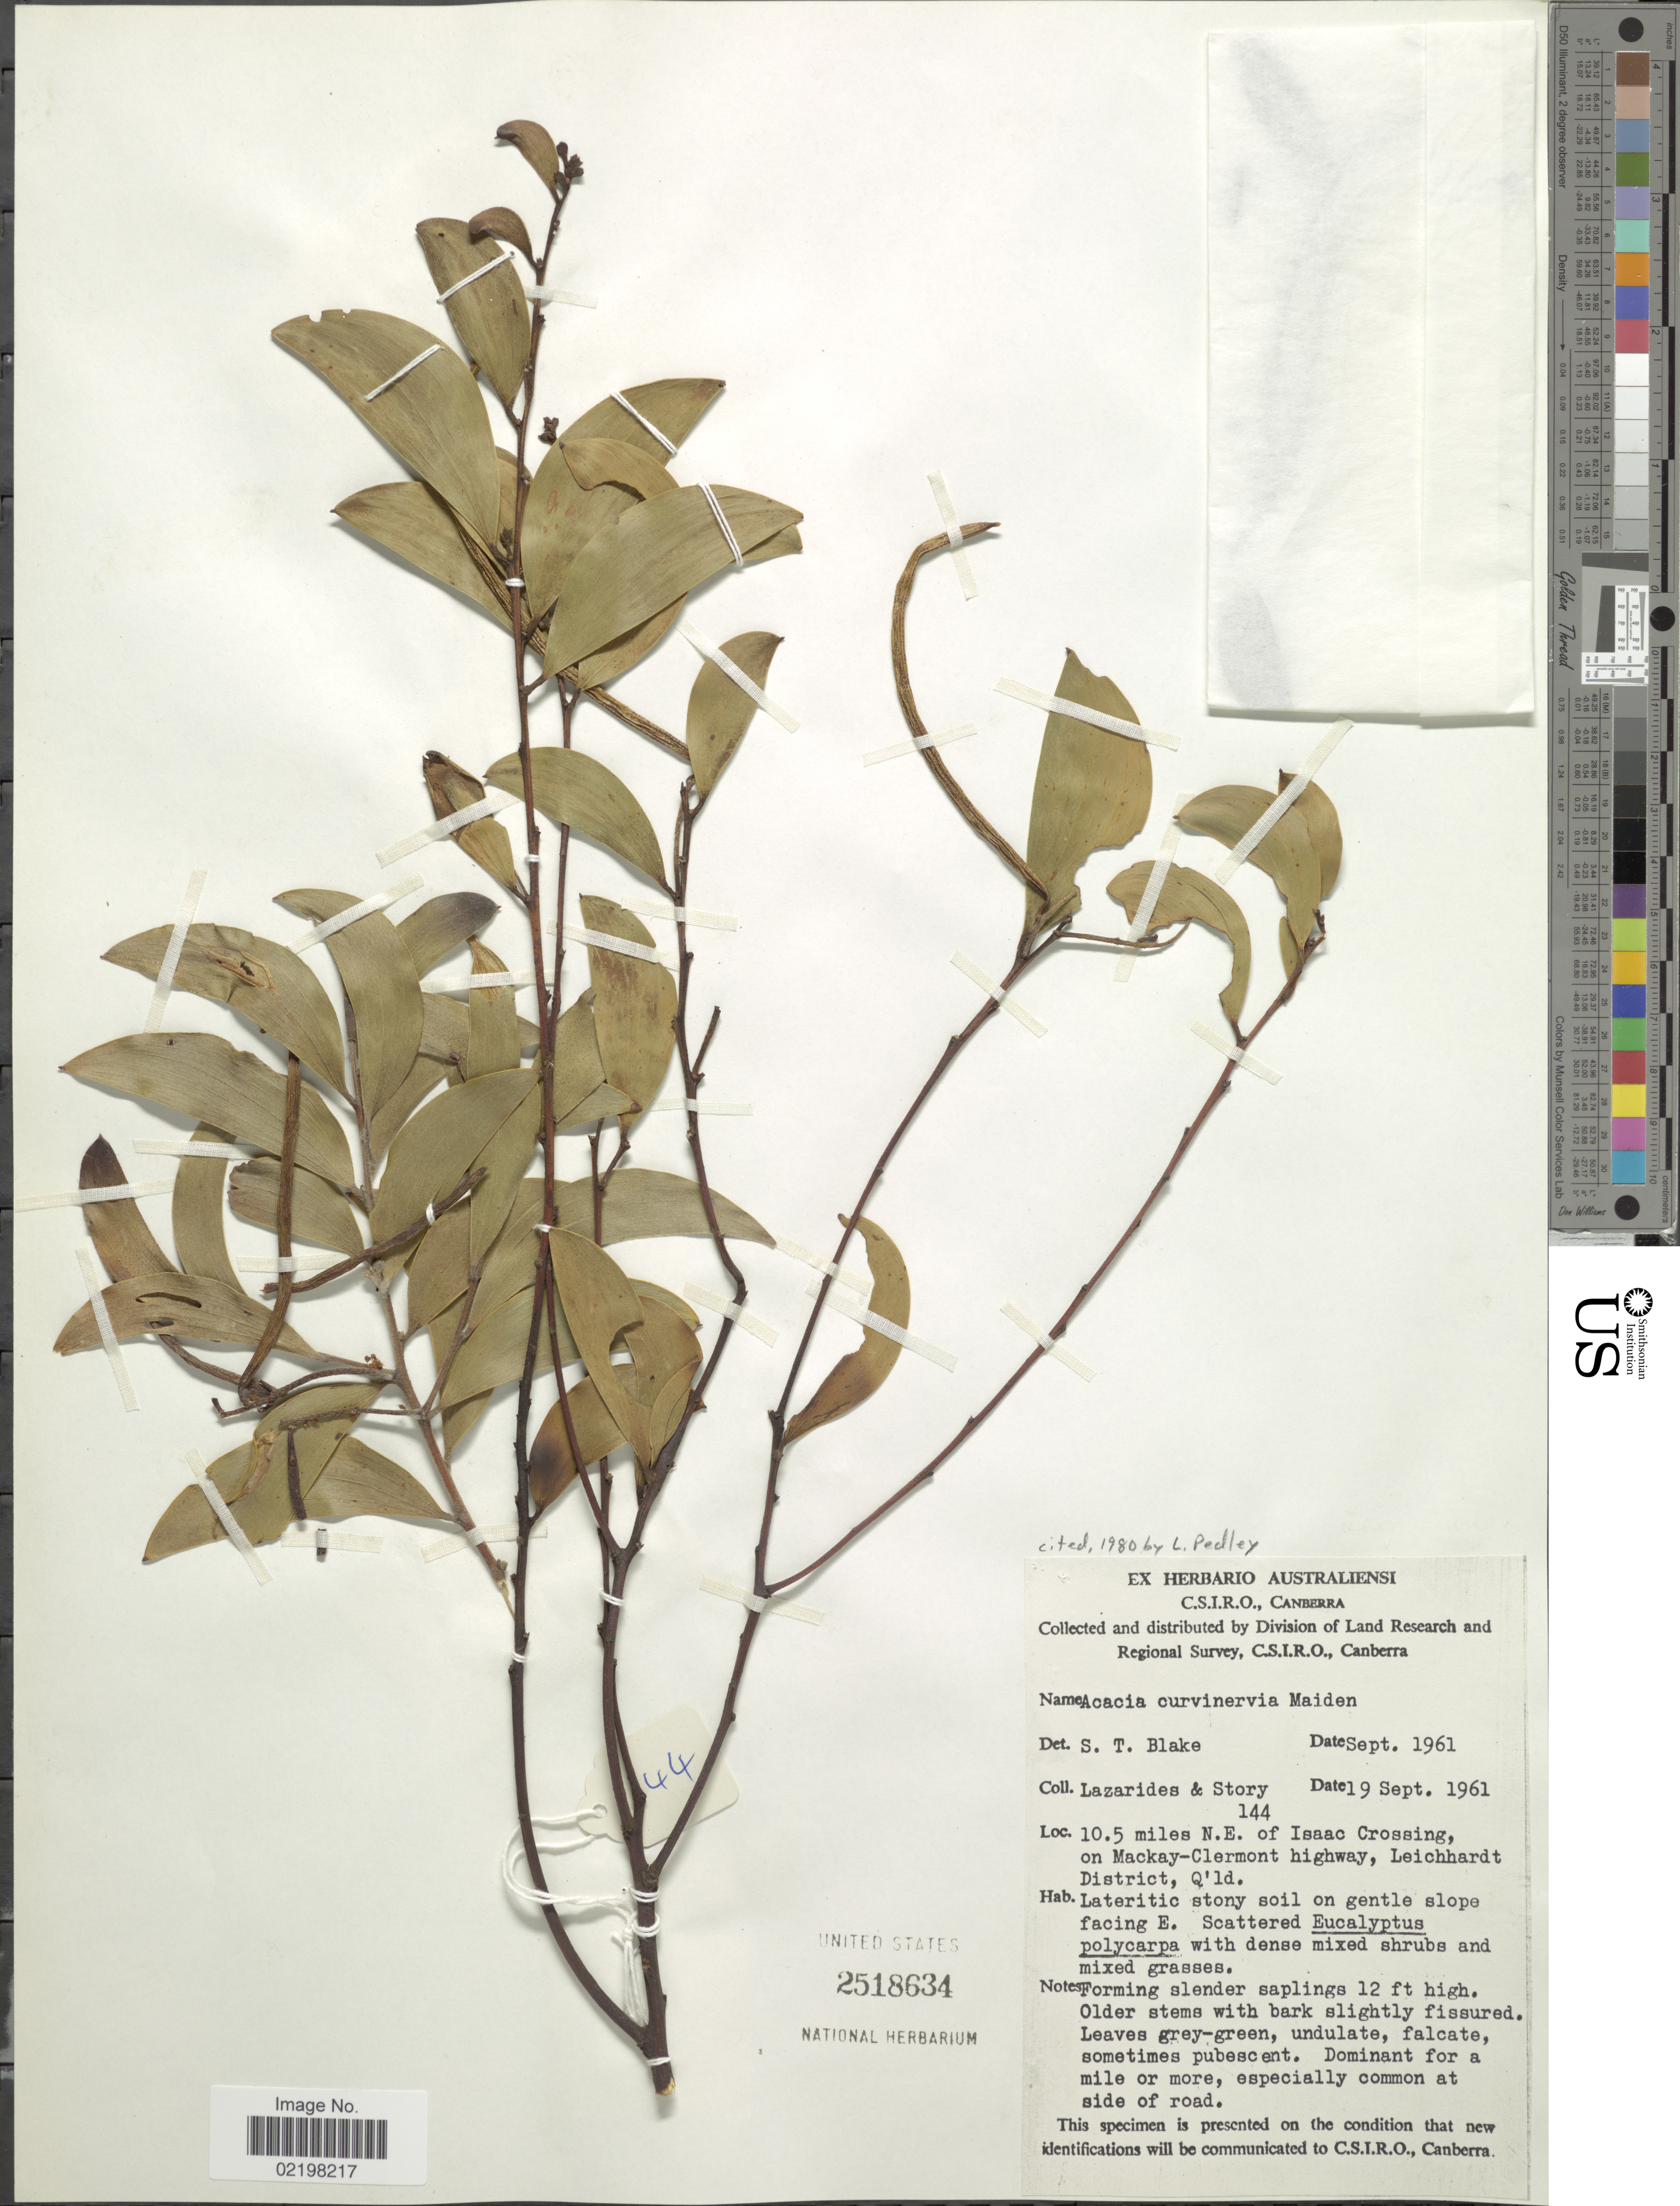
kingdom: Plantae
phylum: Tracheophyta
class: Magnoliopsida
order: Fabales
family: Fabaceae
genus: Acacia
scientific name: Acacia curvinervia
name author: Maiden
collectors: M. Lazarides & -. Story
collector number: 144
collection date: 1961-09-19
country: Australia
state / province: Queensland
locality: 10.5 miles N.E. of Isaac Crossing, on Macklay -Clermont highway, Leichhardt District, Q'ld.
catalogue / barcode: US 2518634